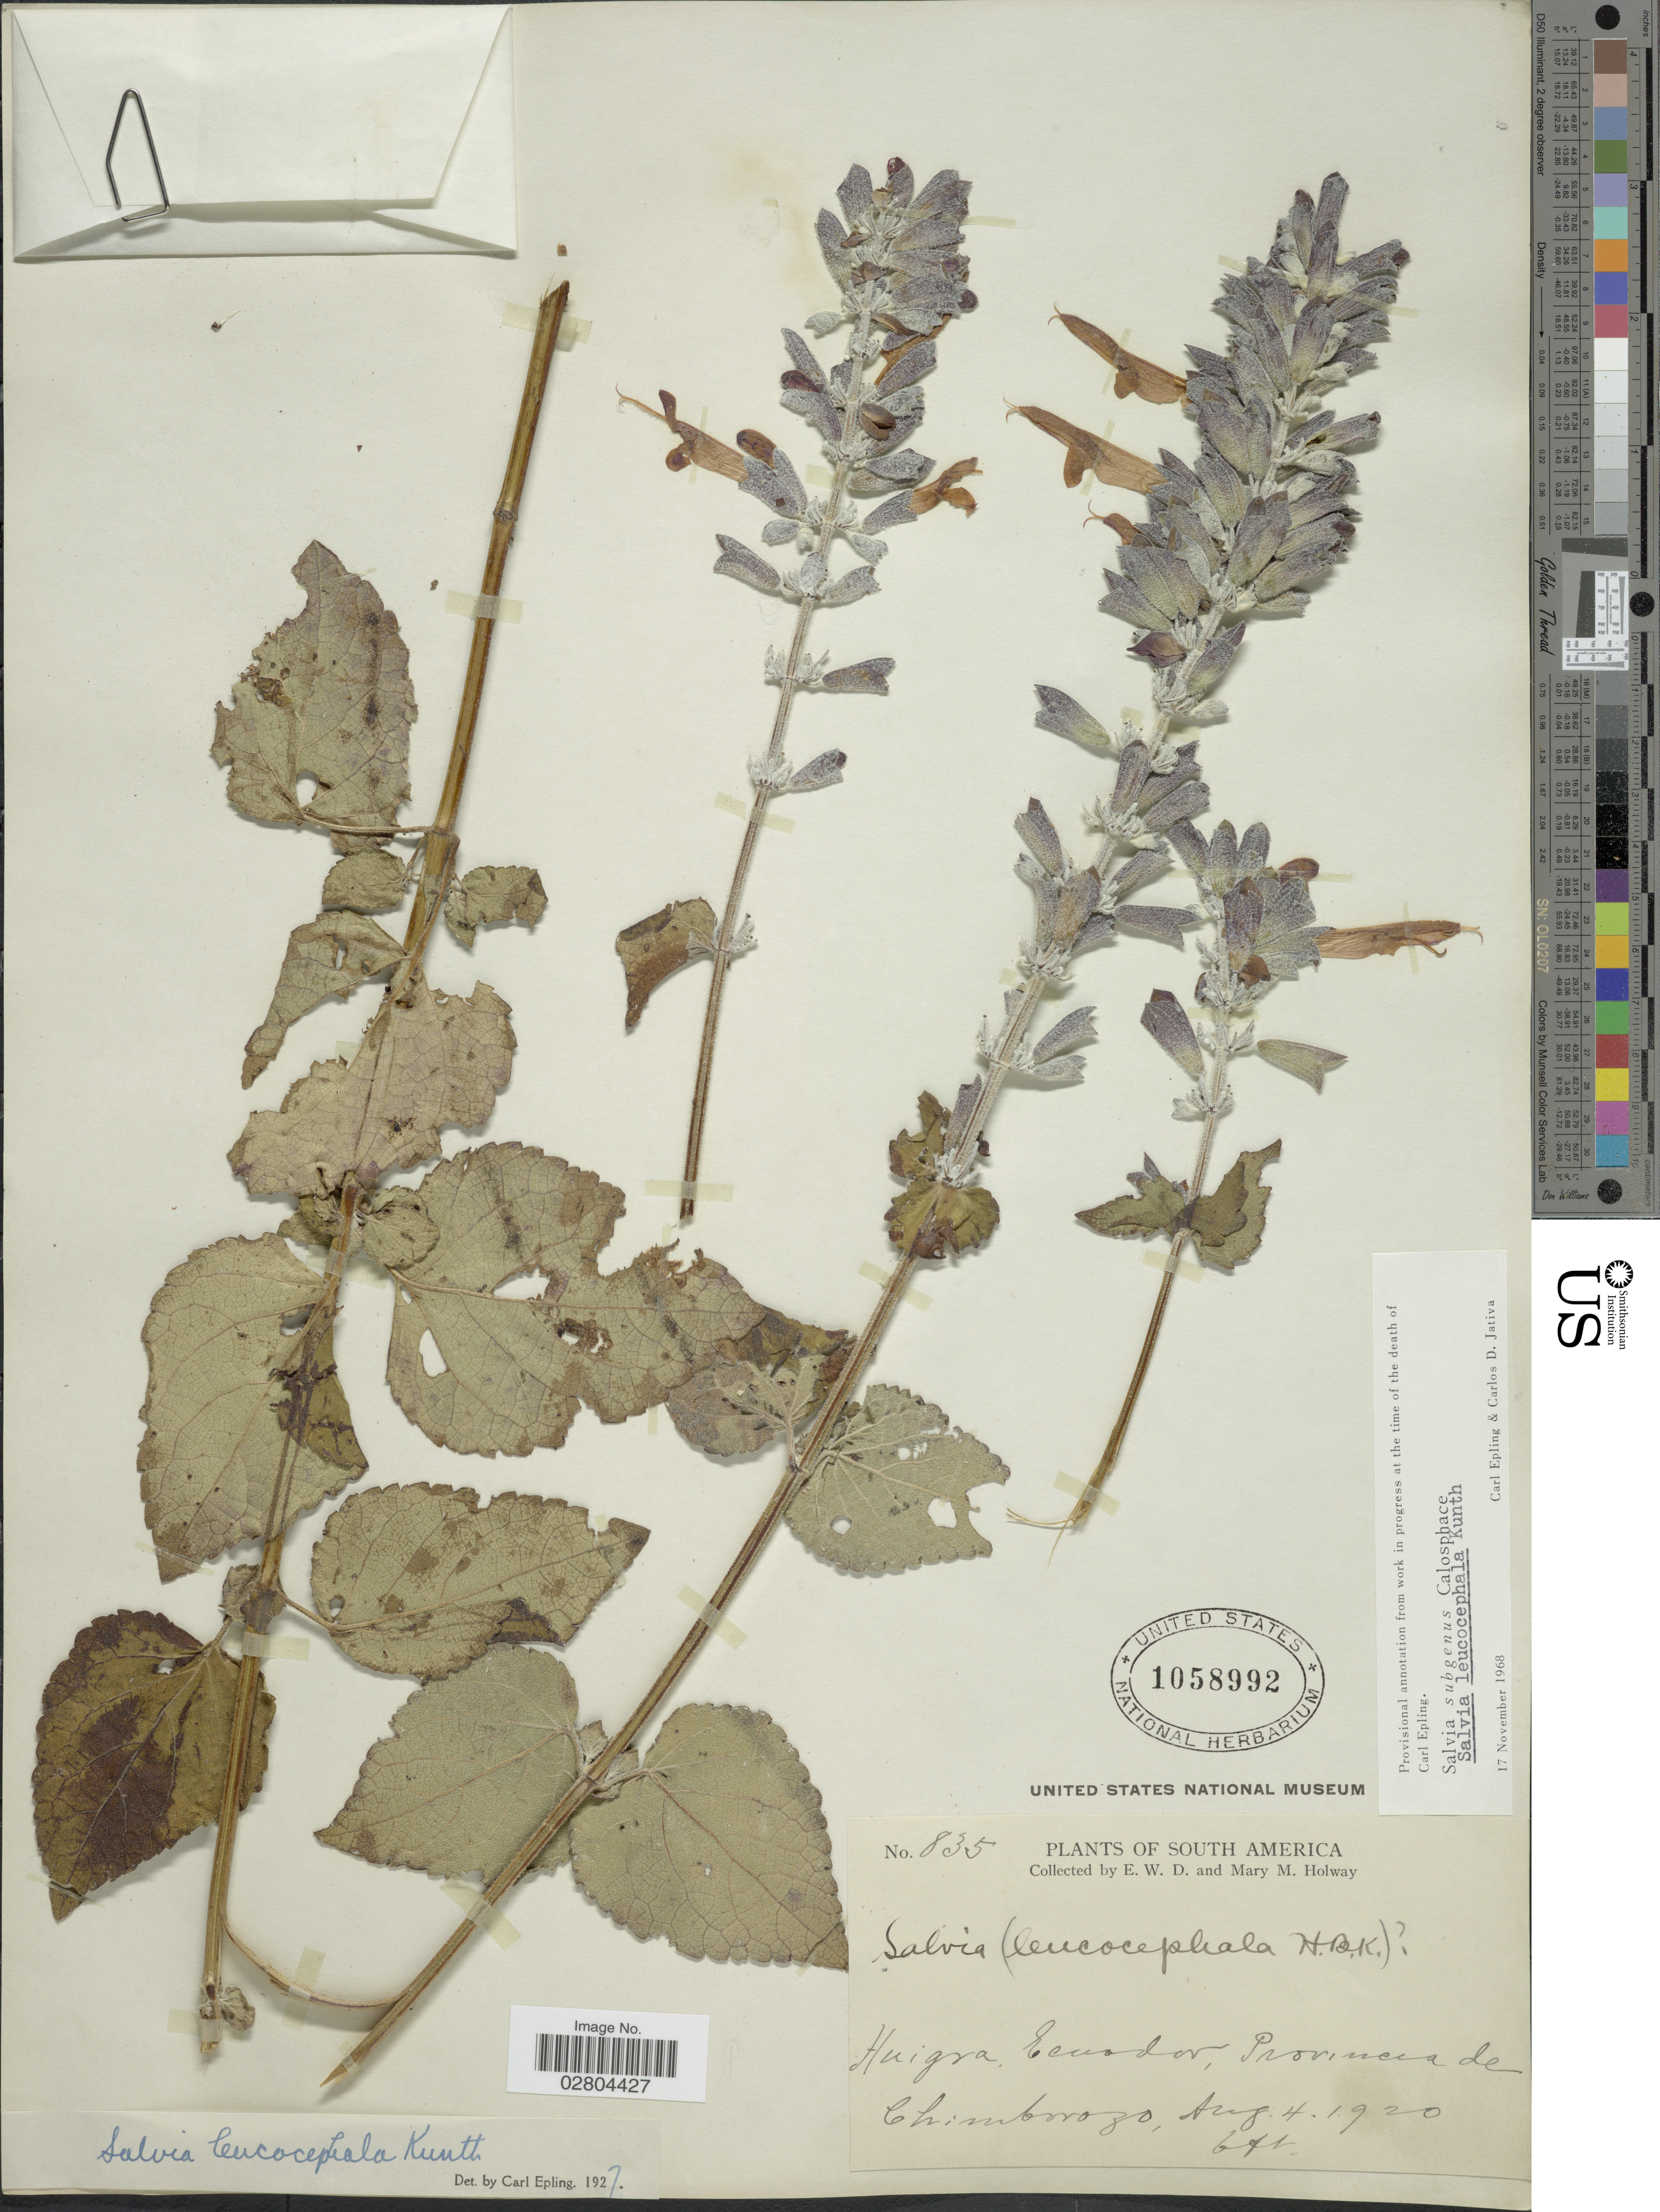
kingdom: Plantae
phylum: Tracheophyta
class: Magnoliopsida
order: Lamiales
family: Lamiaceae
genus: Salvia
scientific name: Salvia leucocephala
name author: Kunth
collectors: E. W. D. Holway & M. M. Holway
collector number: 835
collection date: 1920-08-04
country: Ecuador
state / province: Chimborazo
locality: Huigra.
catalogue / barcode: US 1058992